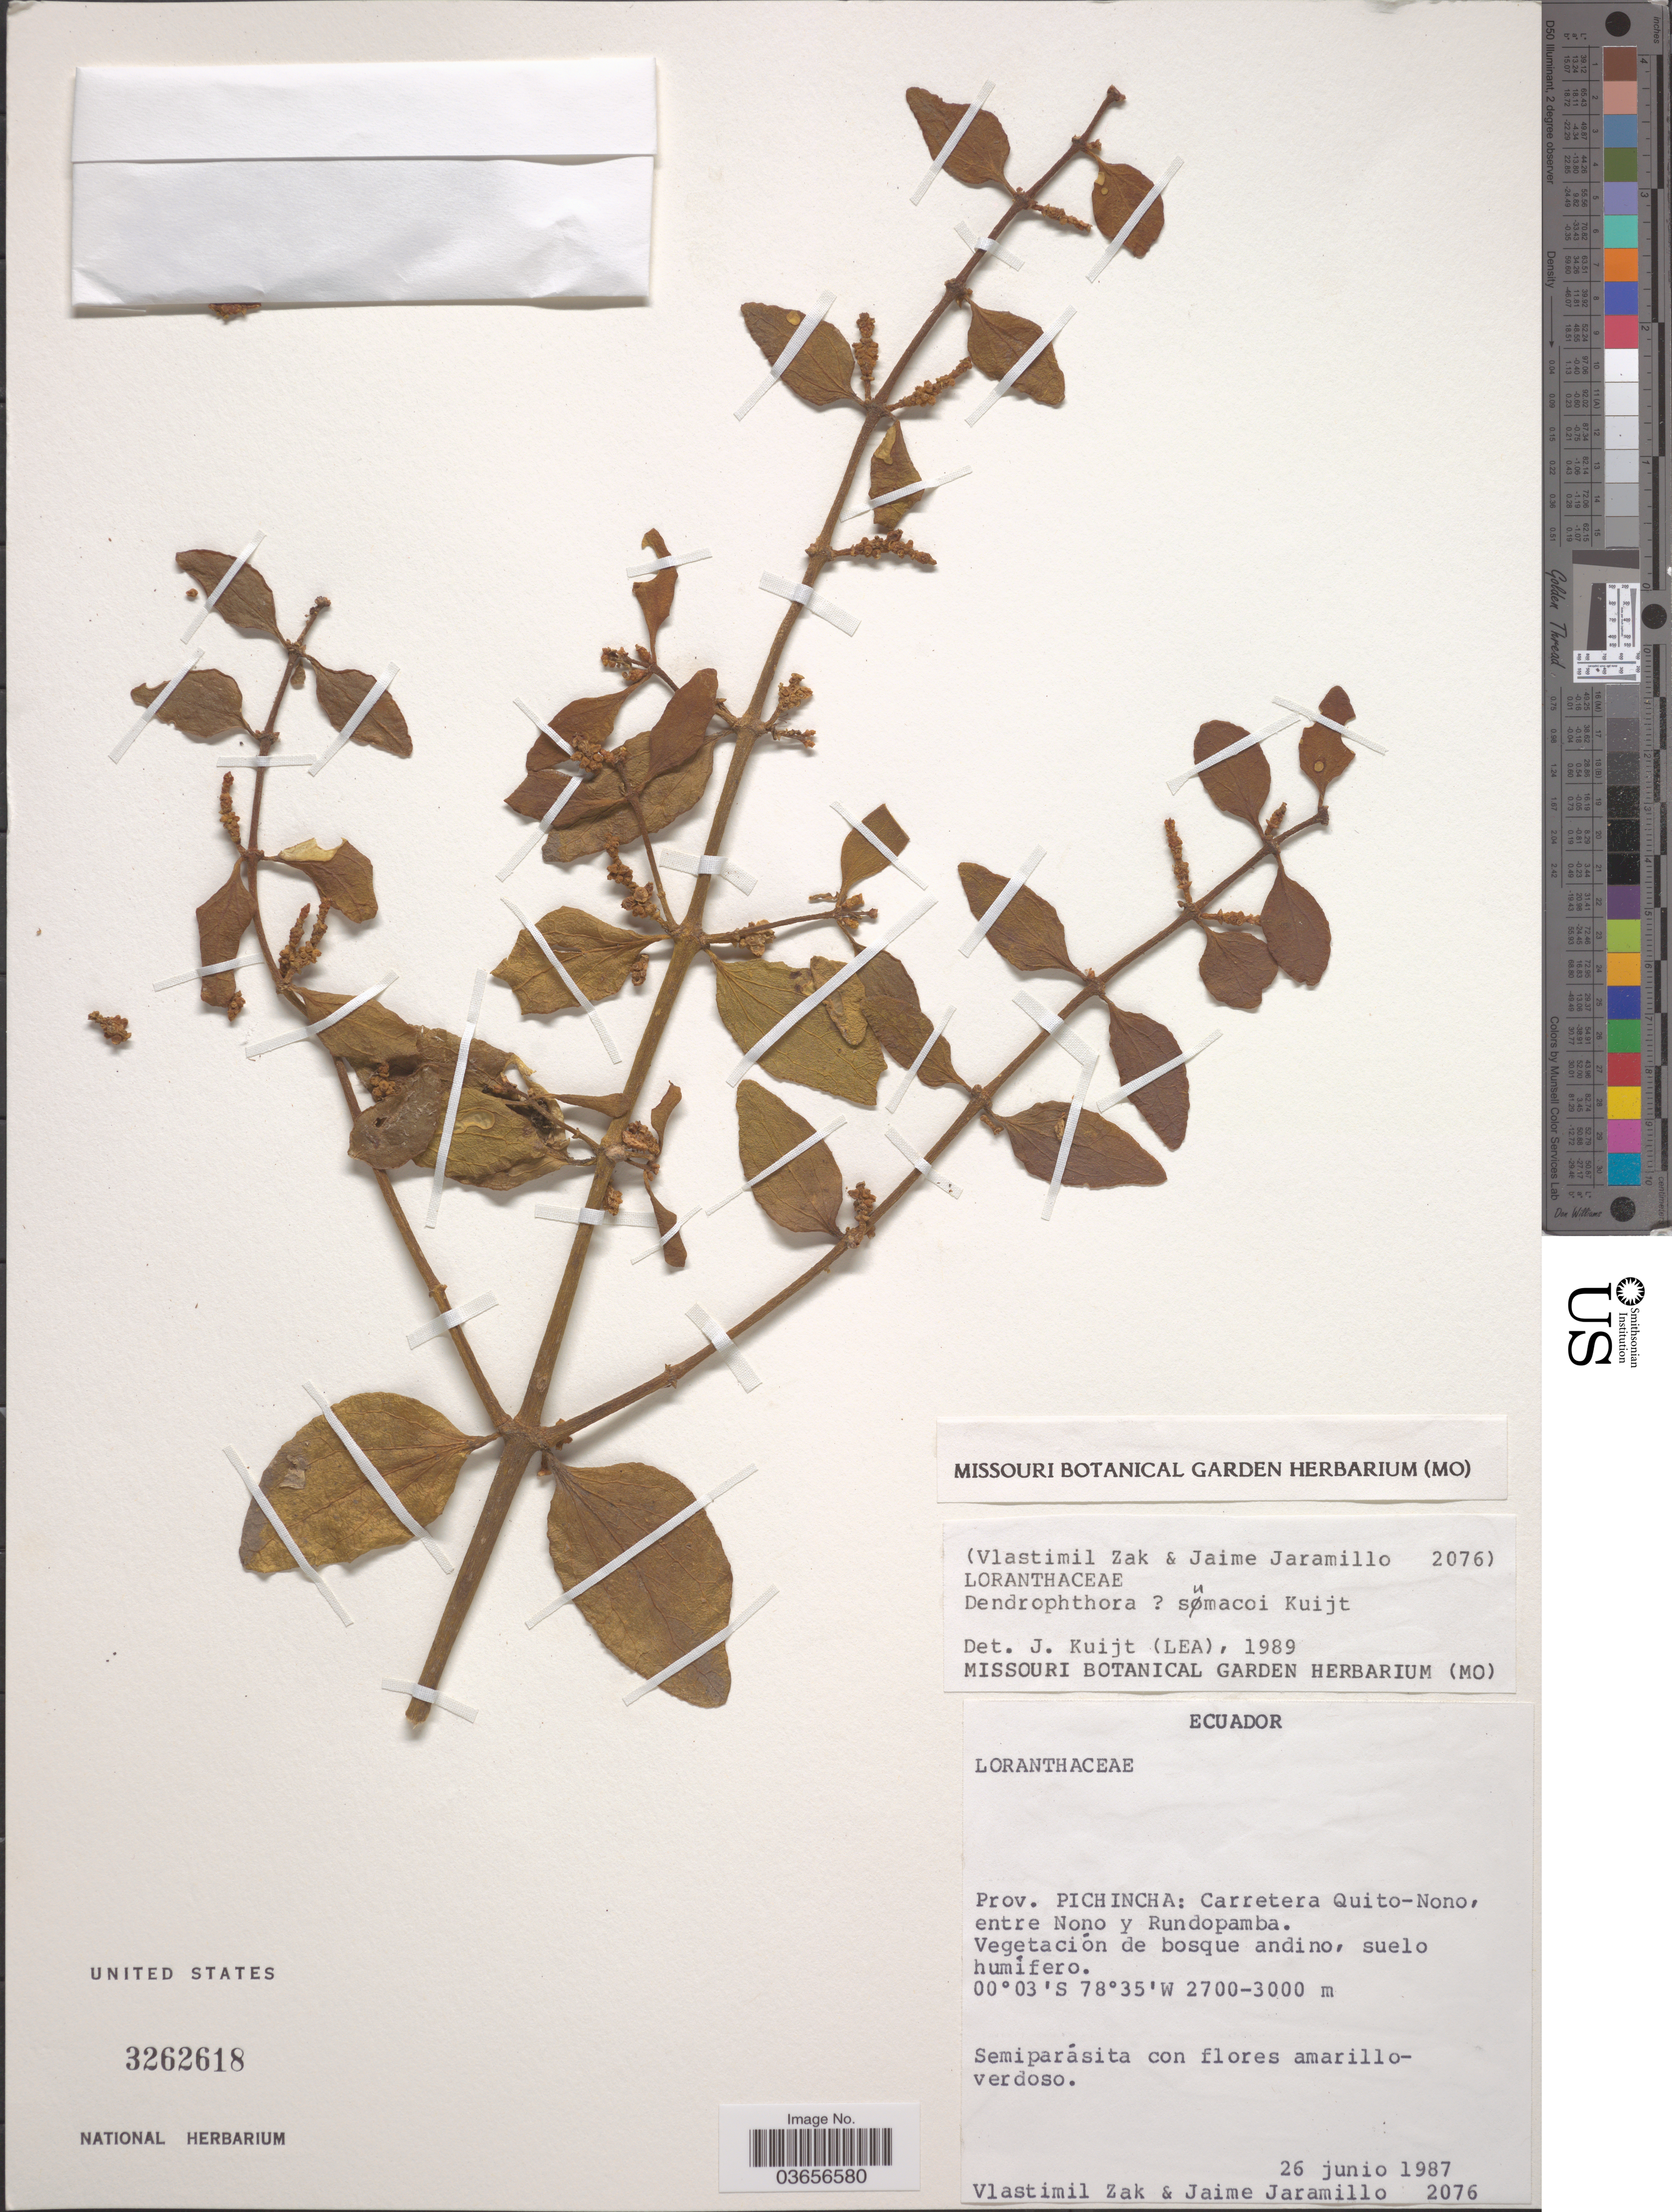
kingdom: Plantae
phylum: Tracheophyta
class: Magnoliopsida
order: Santalales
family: Viscaceae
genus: Dendrophthora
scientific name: Dendrophthora sumacoi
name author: Kuijt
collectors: V. Zak & J. Jaramillo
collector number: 2076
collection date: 1987-06-26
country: Ecuador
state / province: Pichincha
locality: Carretera Quito-Nono, entre Nono y Rundopamba.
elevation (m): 2700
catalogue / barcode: US 3262618